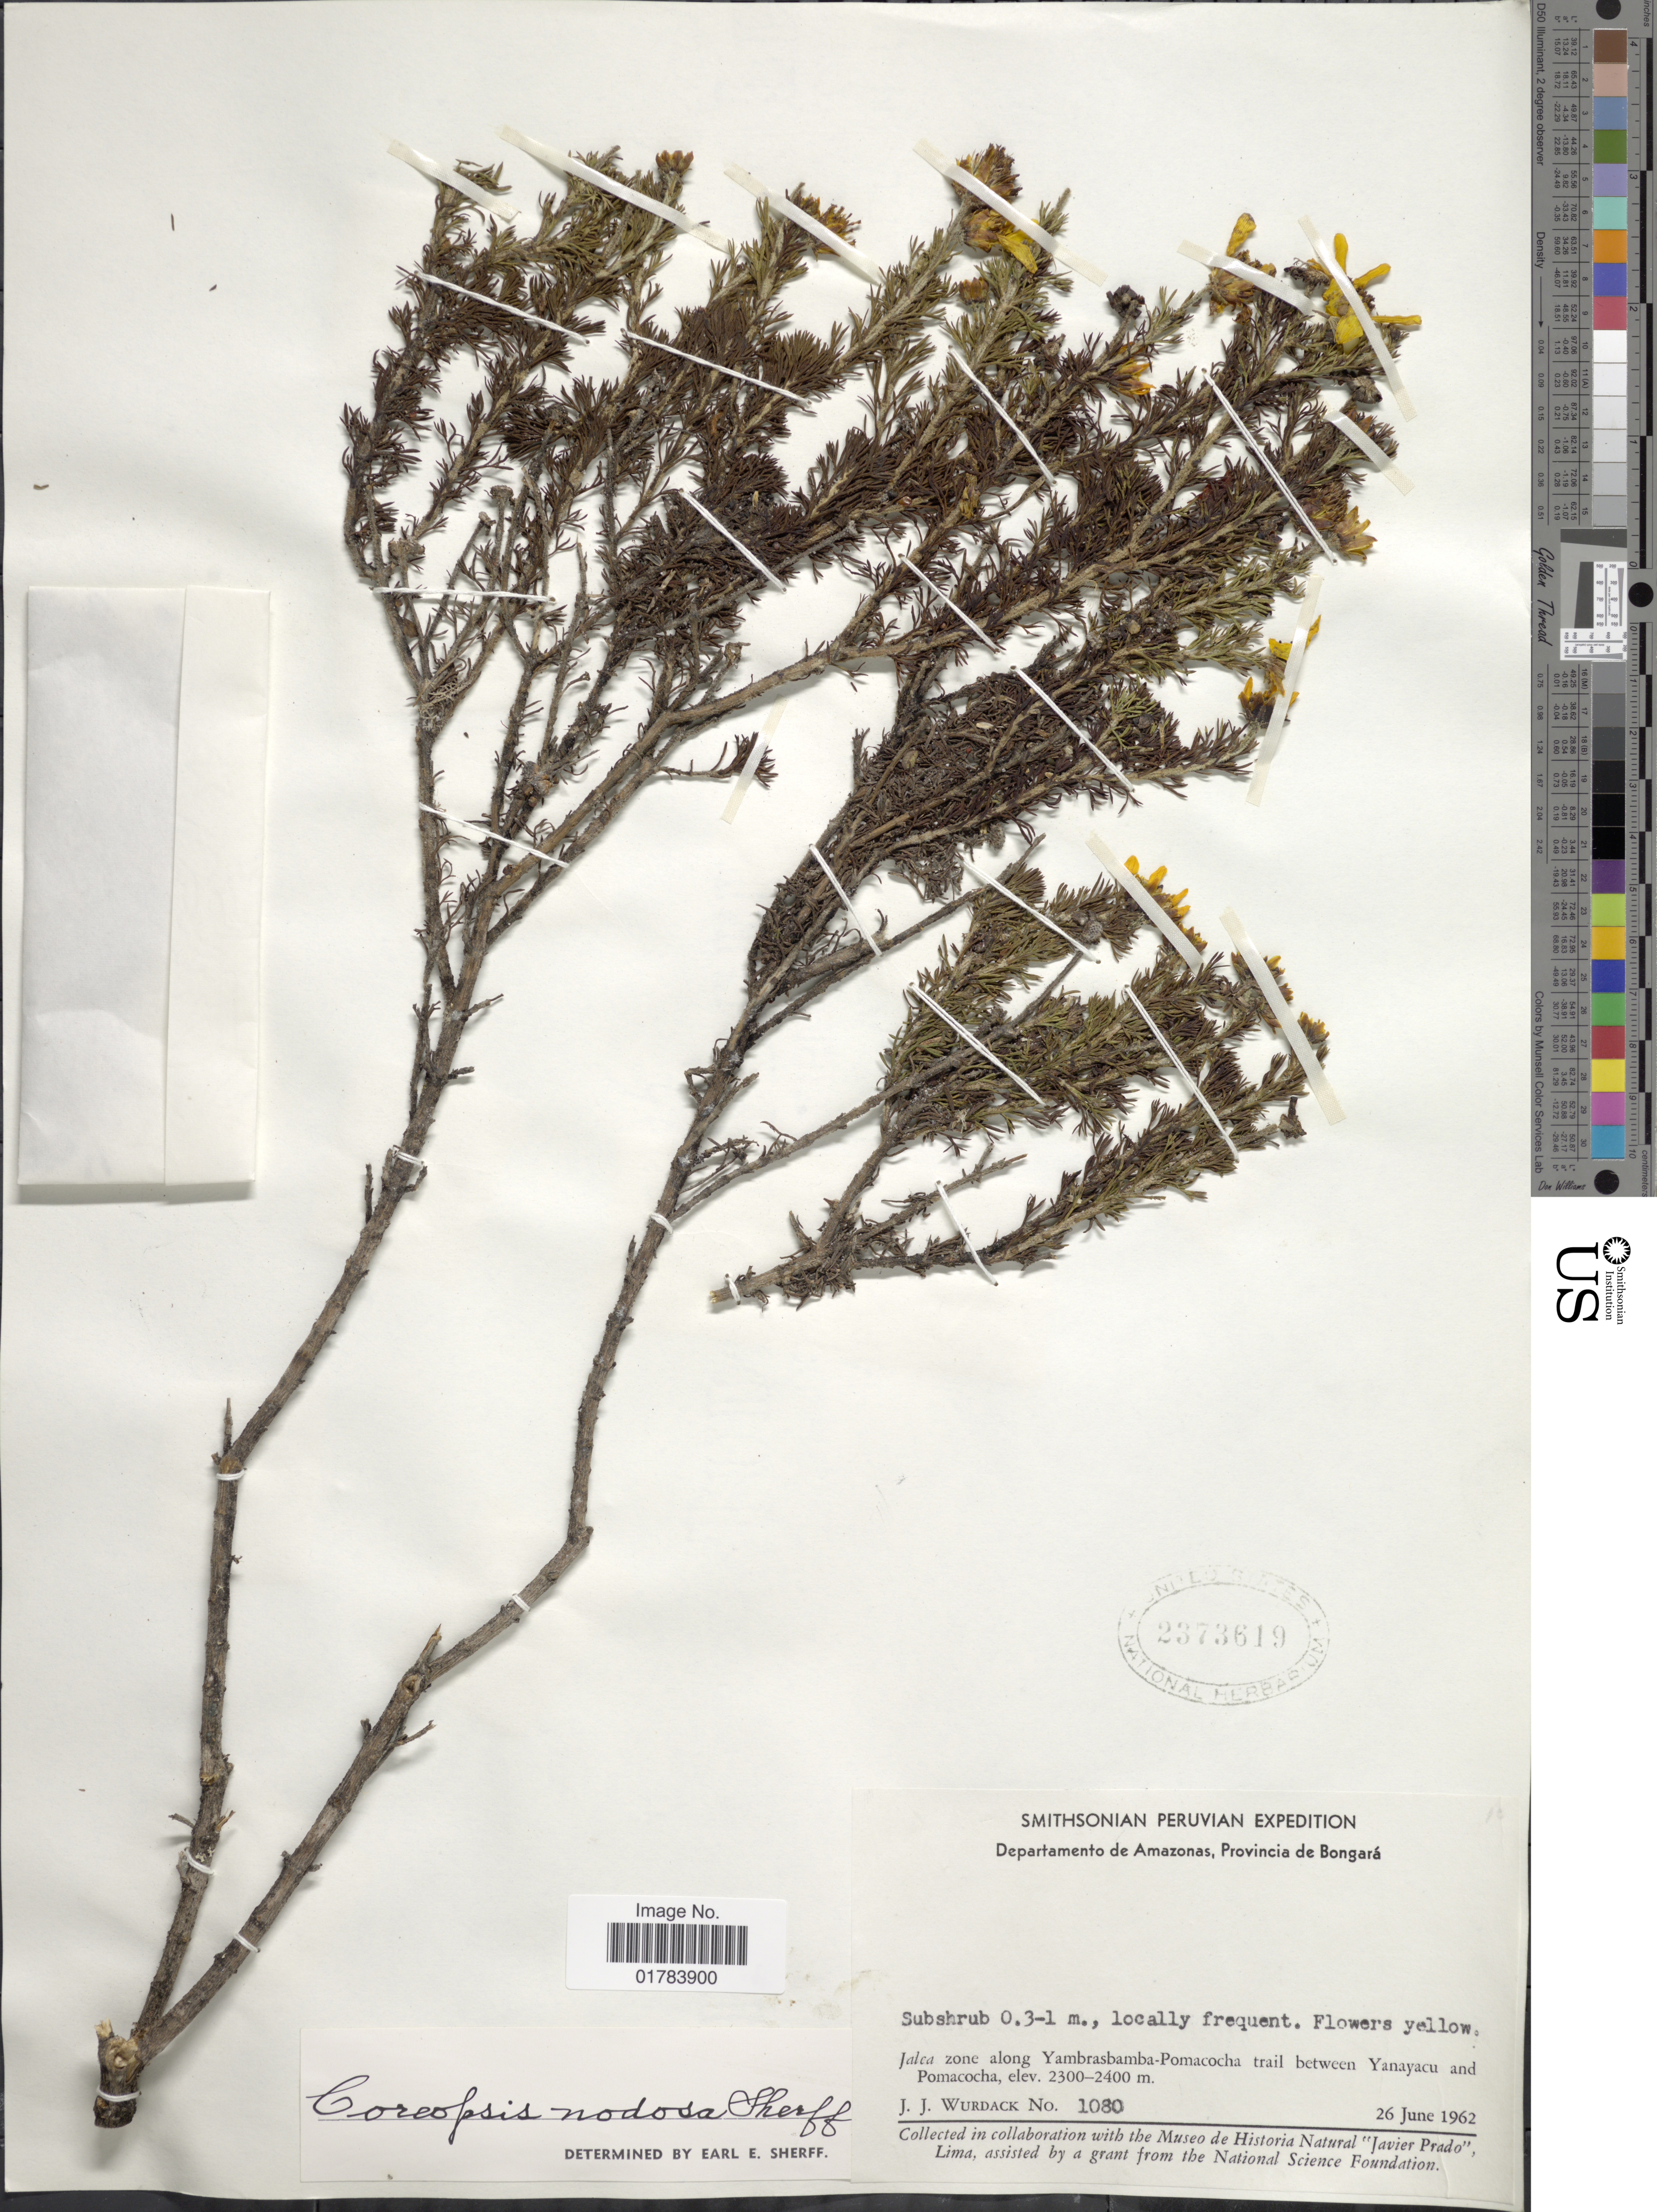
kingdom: Plantae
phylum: Tracheophyta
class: Magnoliopsida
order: Asterales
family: Asteraceae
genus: Coreopsis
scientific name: Coreopsis nodosa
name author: Sherff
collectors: J. J. Wurdack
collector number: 1080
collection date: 1962-06-26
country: Peru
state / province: Amazonas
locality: Provincia de Bongara, Jalea zone along Yambrasbama-Pomacocha trail between Yanayacu and Pomacocha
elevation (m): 2300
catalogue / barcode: US 2373619